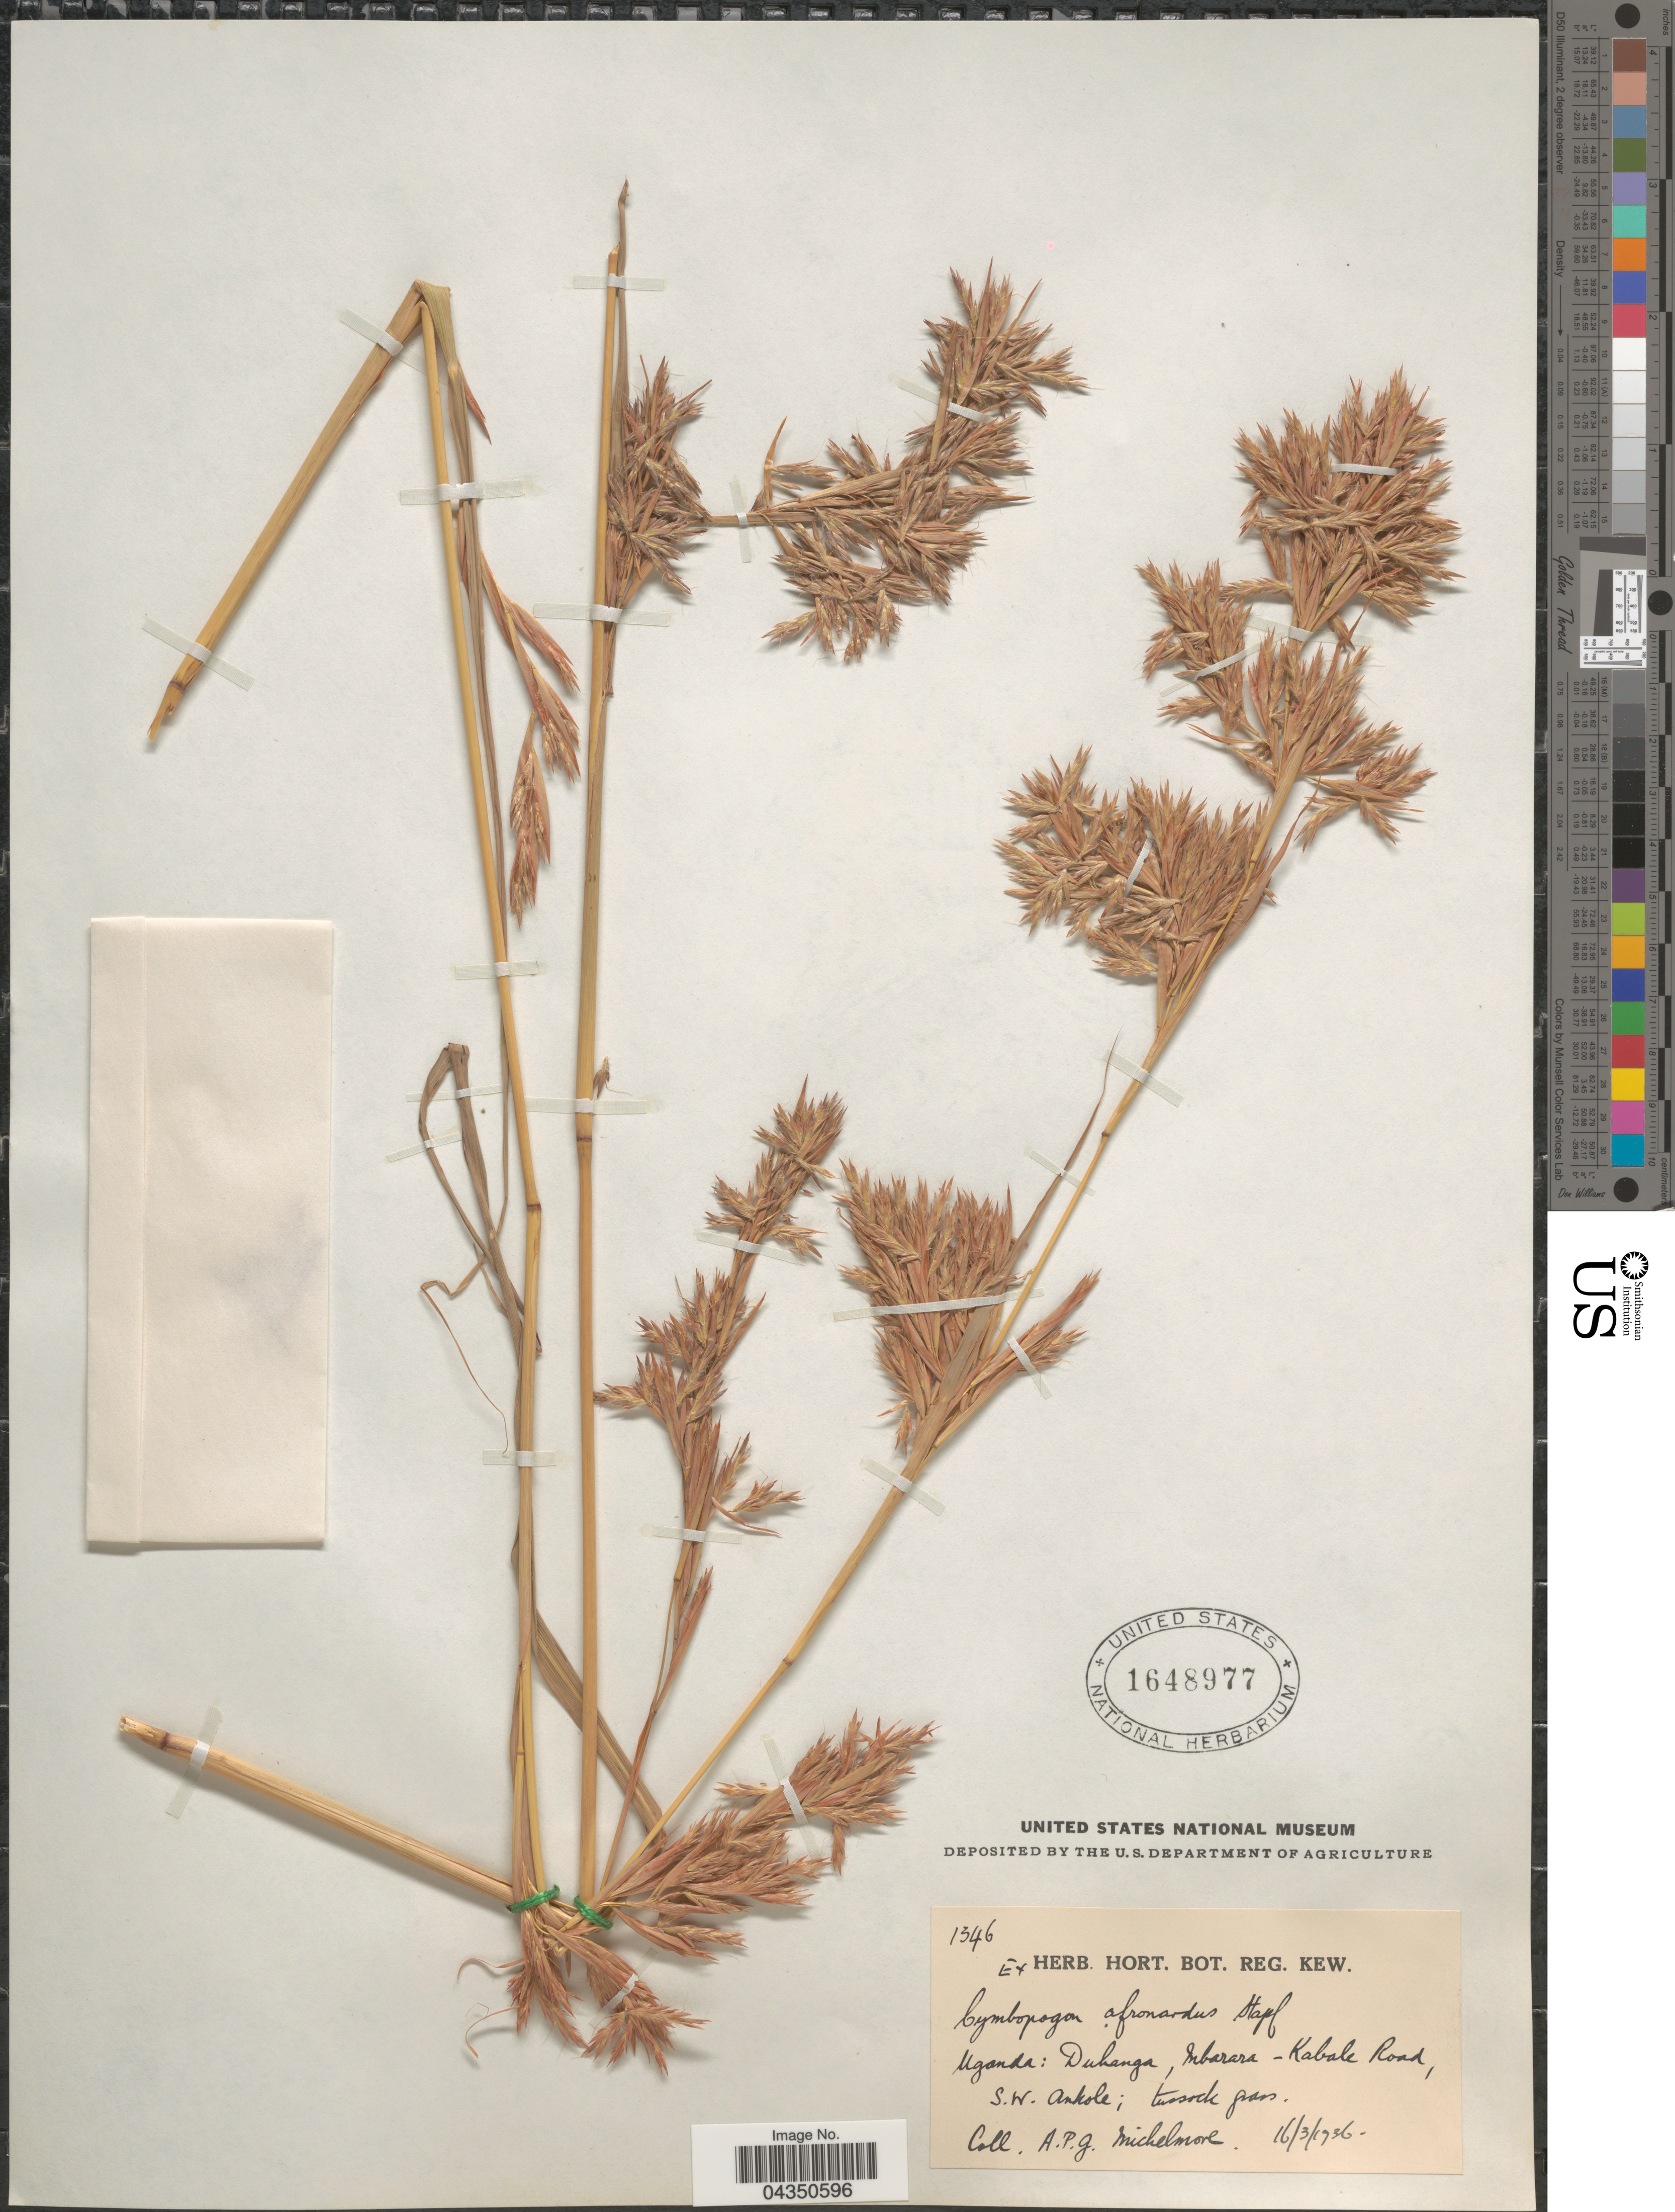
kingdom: Plantae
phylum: Tracheophyta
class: Liliopsida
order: Poales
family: Poaceae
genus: Cymbopogon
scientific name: Cymbopogon nardus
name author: (L.) Rendle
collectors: A. Michelmore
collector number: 13746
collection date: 1936-03-16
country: Uganda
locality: Duhanga, Mbarara-Kabale Road, S.W. Ankole.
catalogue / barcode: US 1648977